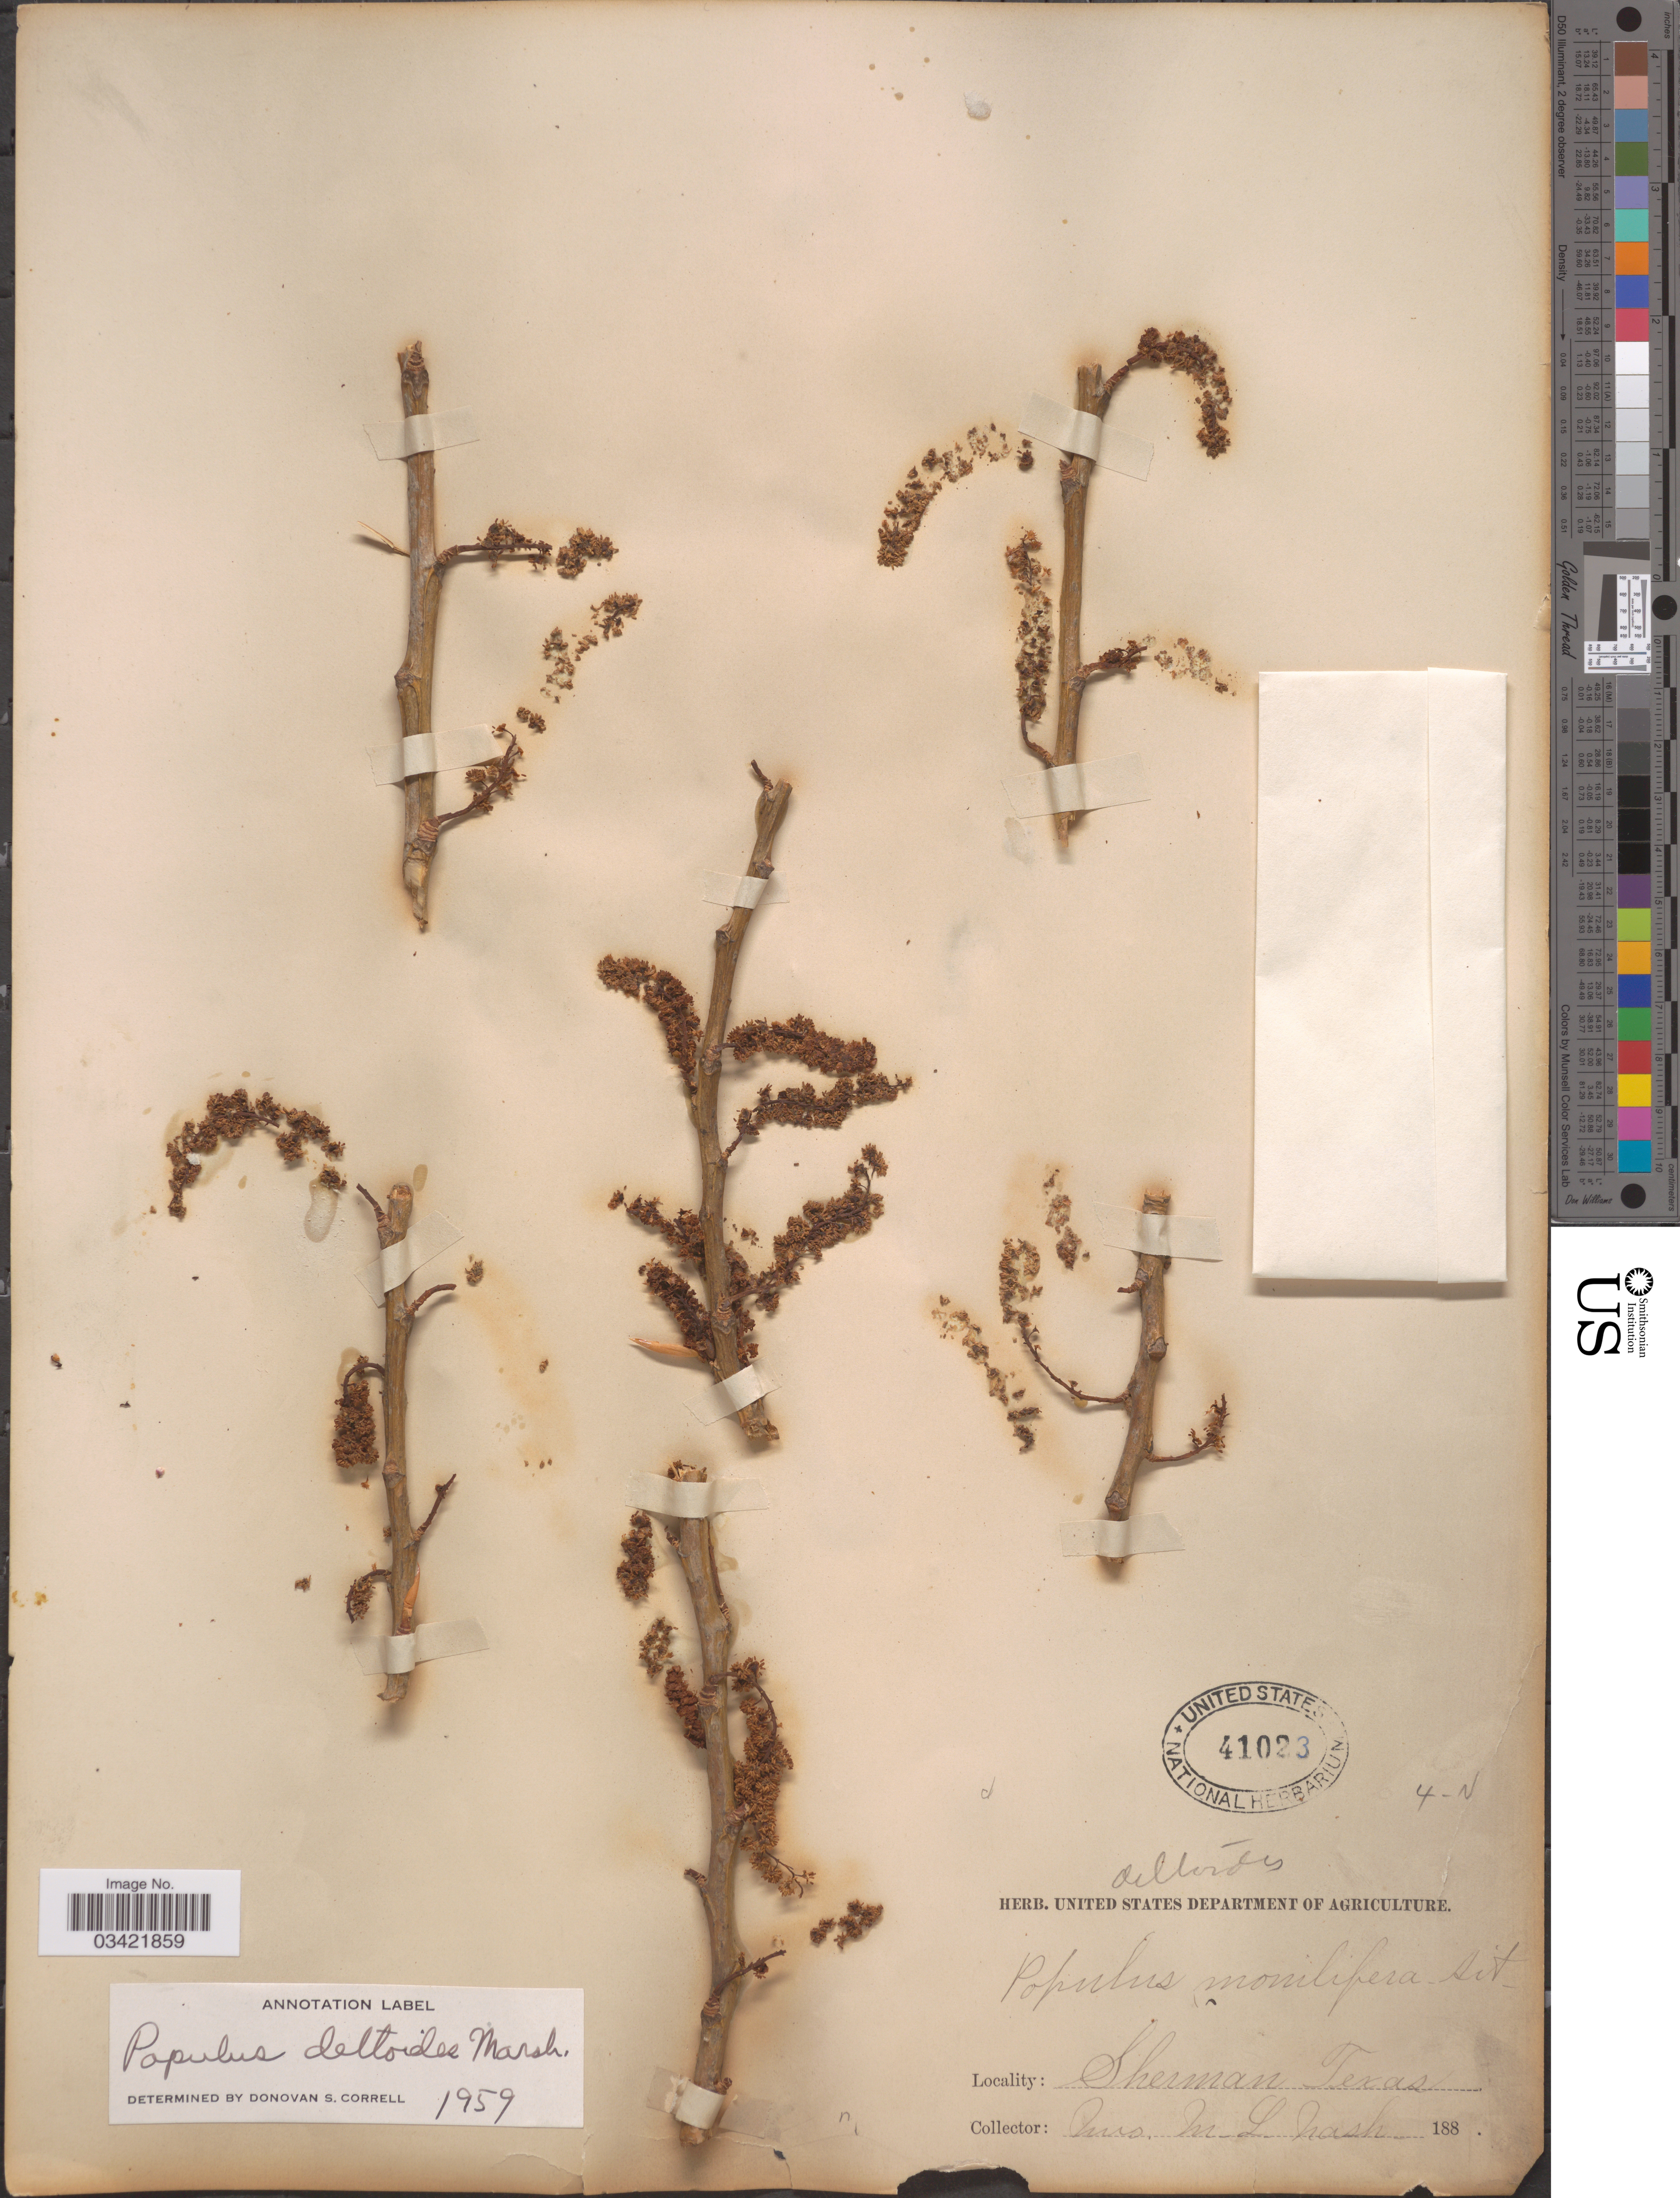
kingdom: Plantae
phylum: Tracheophyta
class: Magnoliopsida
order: Malpighiales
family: Salicaceae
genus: Populus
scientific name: Populus deltoides subsp. deltoides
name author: W. Bartram ex Marshall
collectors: M. L. Nash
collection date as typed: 188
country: United States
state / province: Texas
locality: Sherman.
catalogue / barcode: US 41023